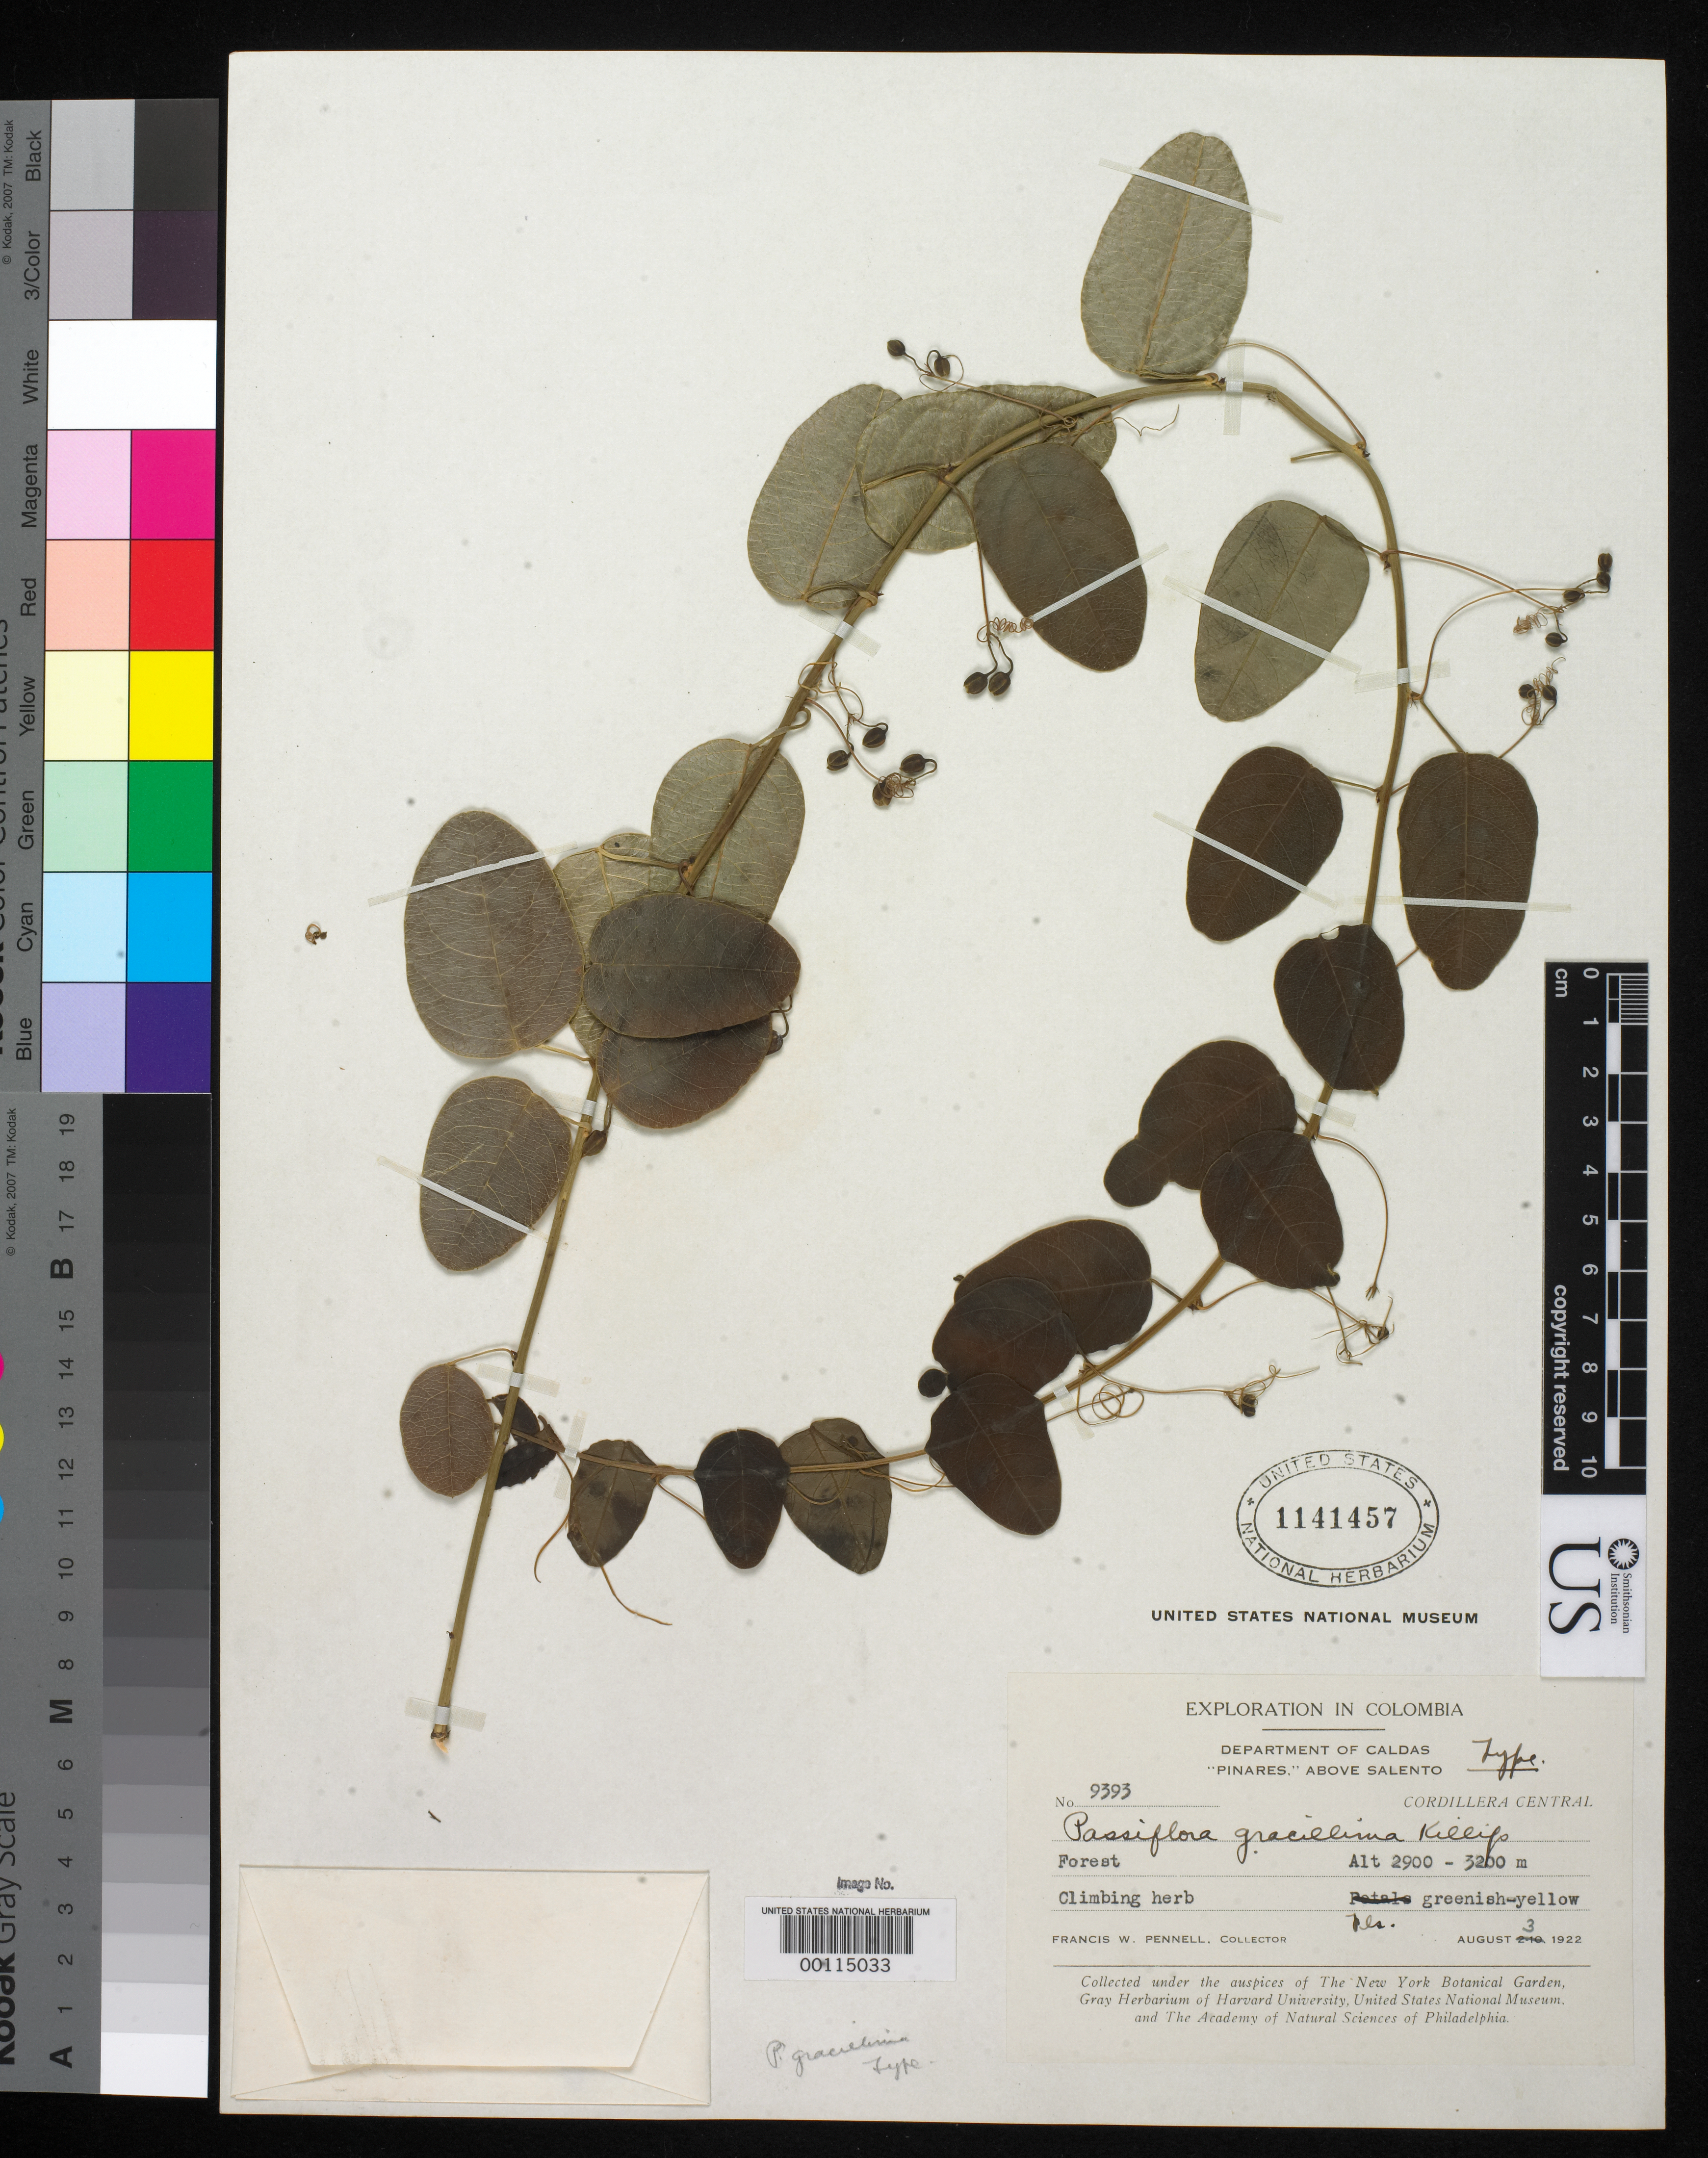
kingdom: Plantae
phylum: Tracheophyta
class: Magnoliopsida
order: Malpighiales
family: Passifloraceae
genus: Passiflora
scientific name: Passiflora gracillima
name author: Killip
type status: Holotype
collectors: F. W. Pennell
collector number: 9393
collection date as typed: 03 Aug 1922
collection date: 1922-08-03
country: Colombia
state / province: Caldas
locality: Pinares, above Salento, Central Cordillera.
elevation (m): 2900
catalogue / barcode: US 1141457